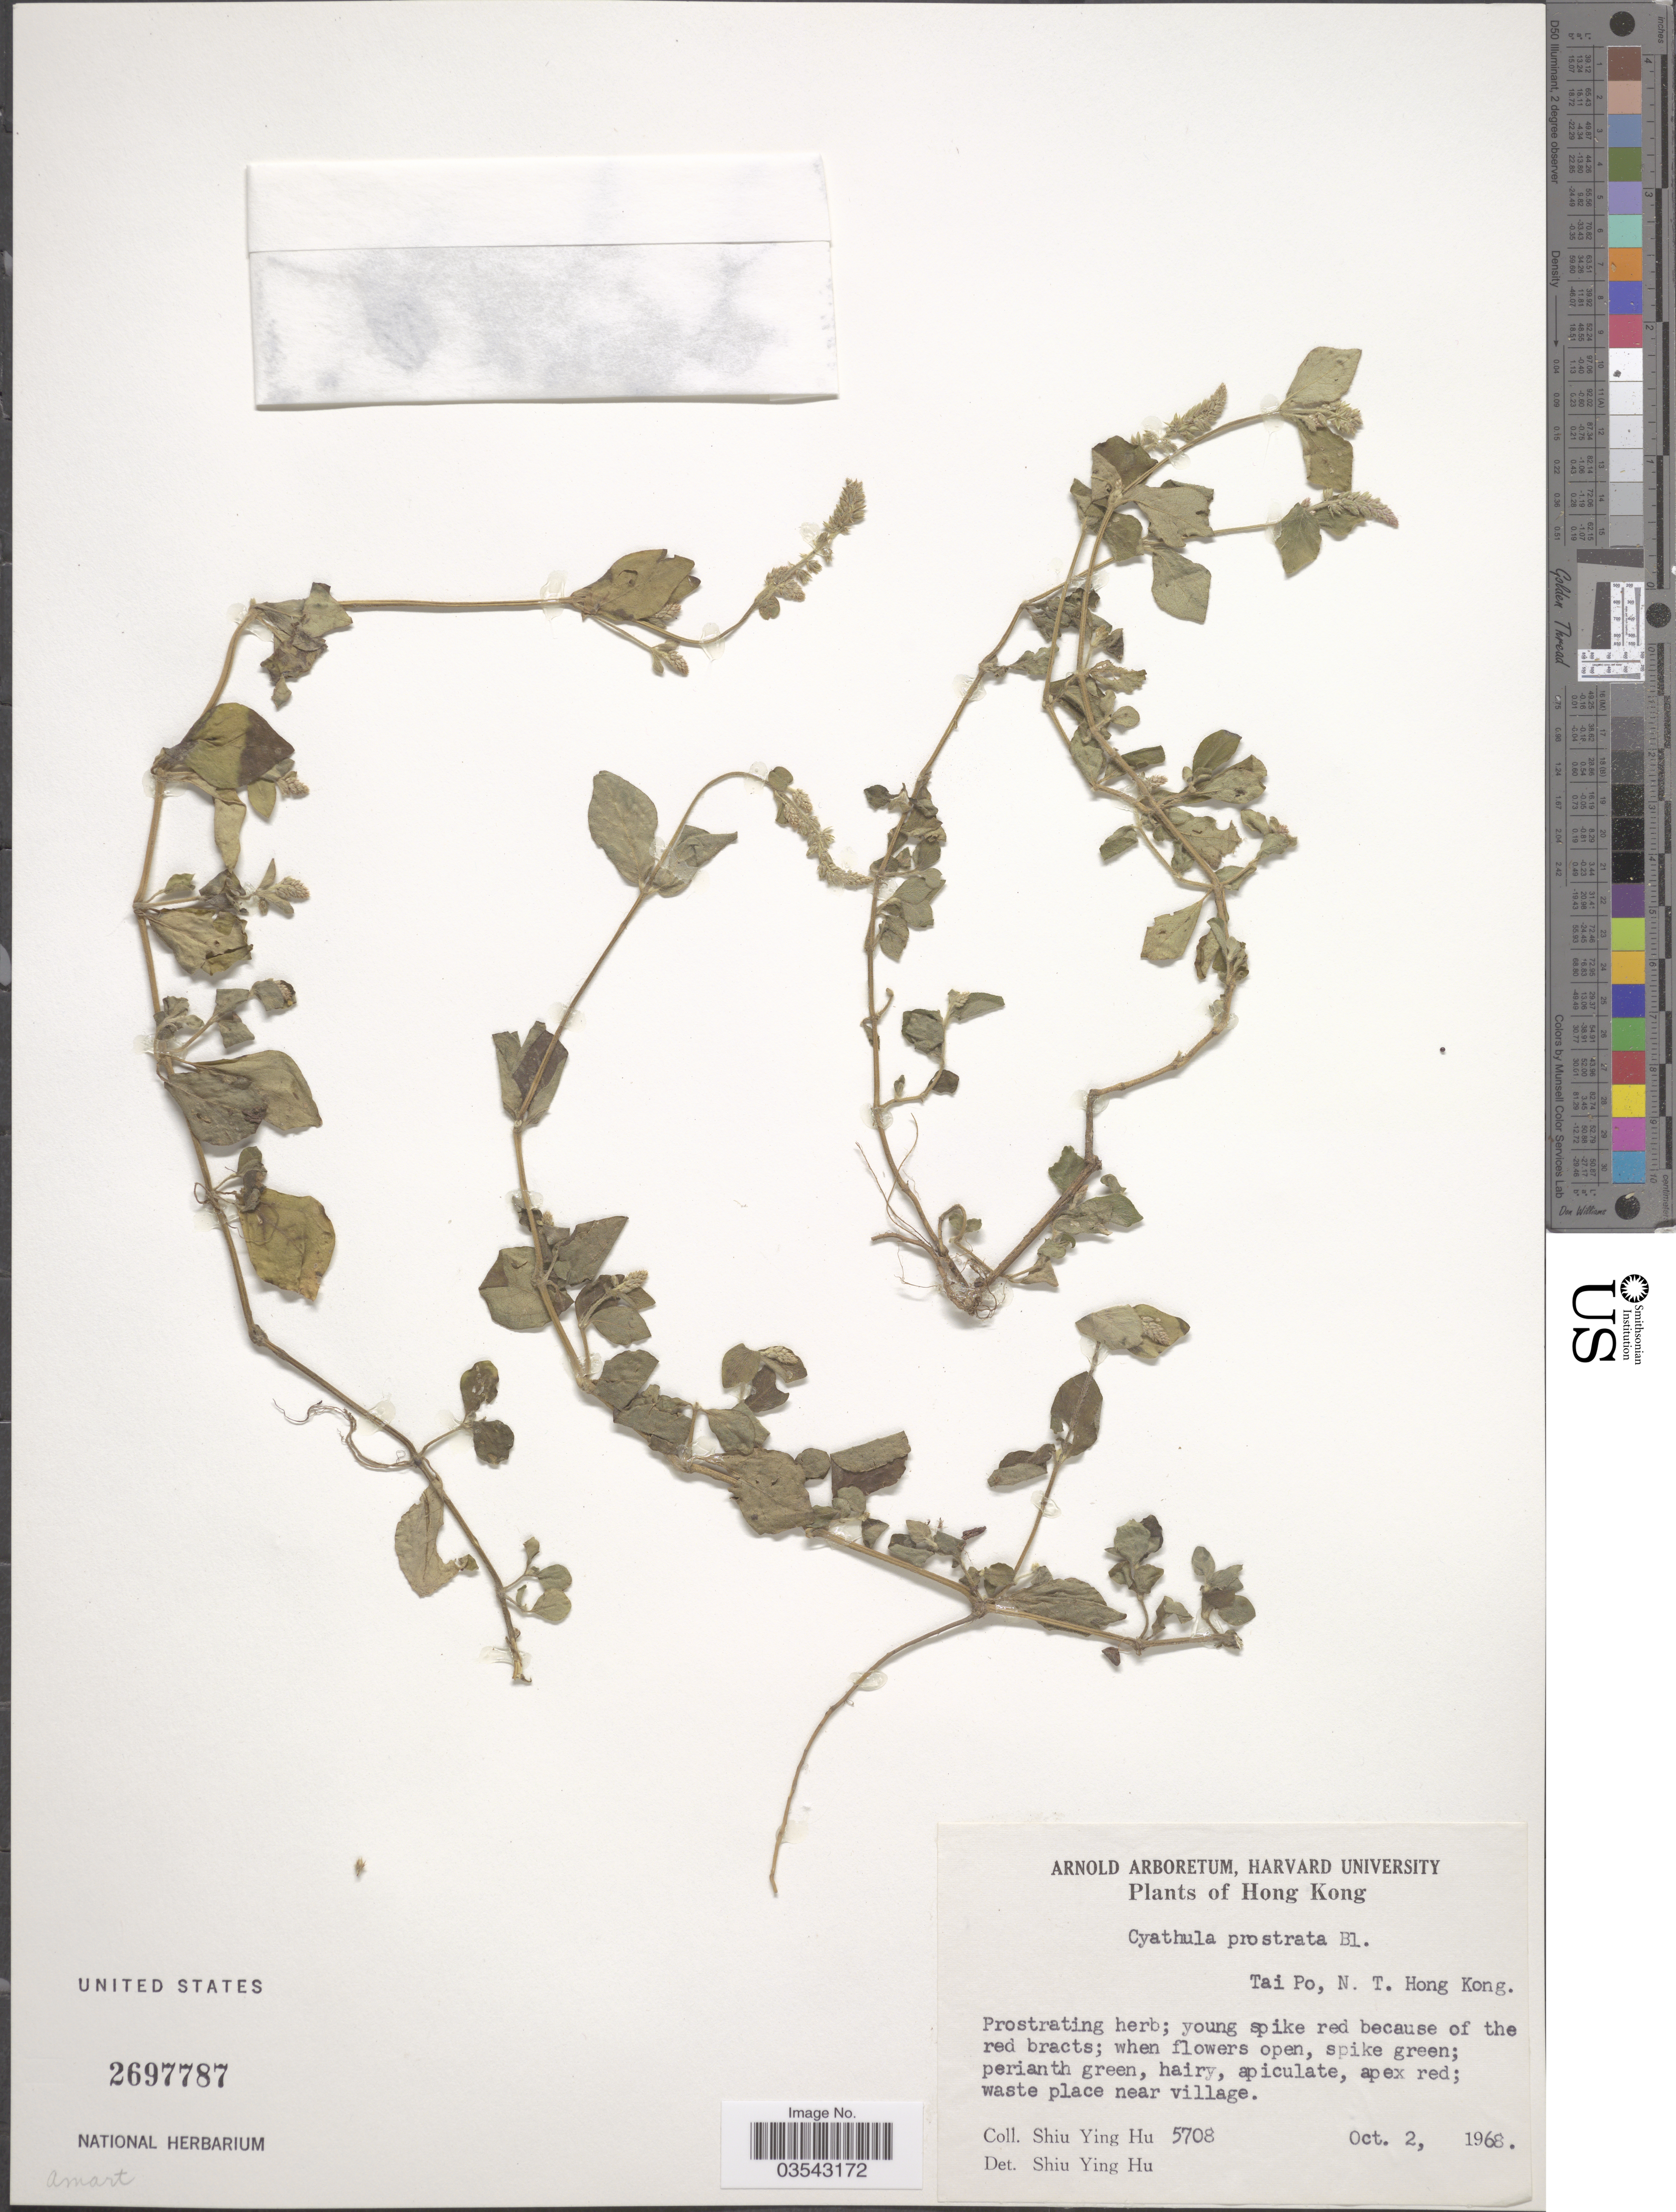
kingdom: Plantae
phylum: Tracheophyta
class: Magnoliopsida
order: Caryophyllales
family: Amaranthaceae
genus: Cyathula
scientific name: Cyathula prostrata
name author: (L.) Blume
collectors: S. Y. Hu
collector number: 5708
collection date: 1968-10-02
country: China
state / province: Hong Kong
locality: Tai Po, N.T.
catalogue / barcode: US 2697787